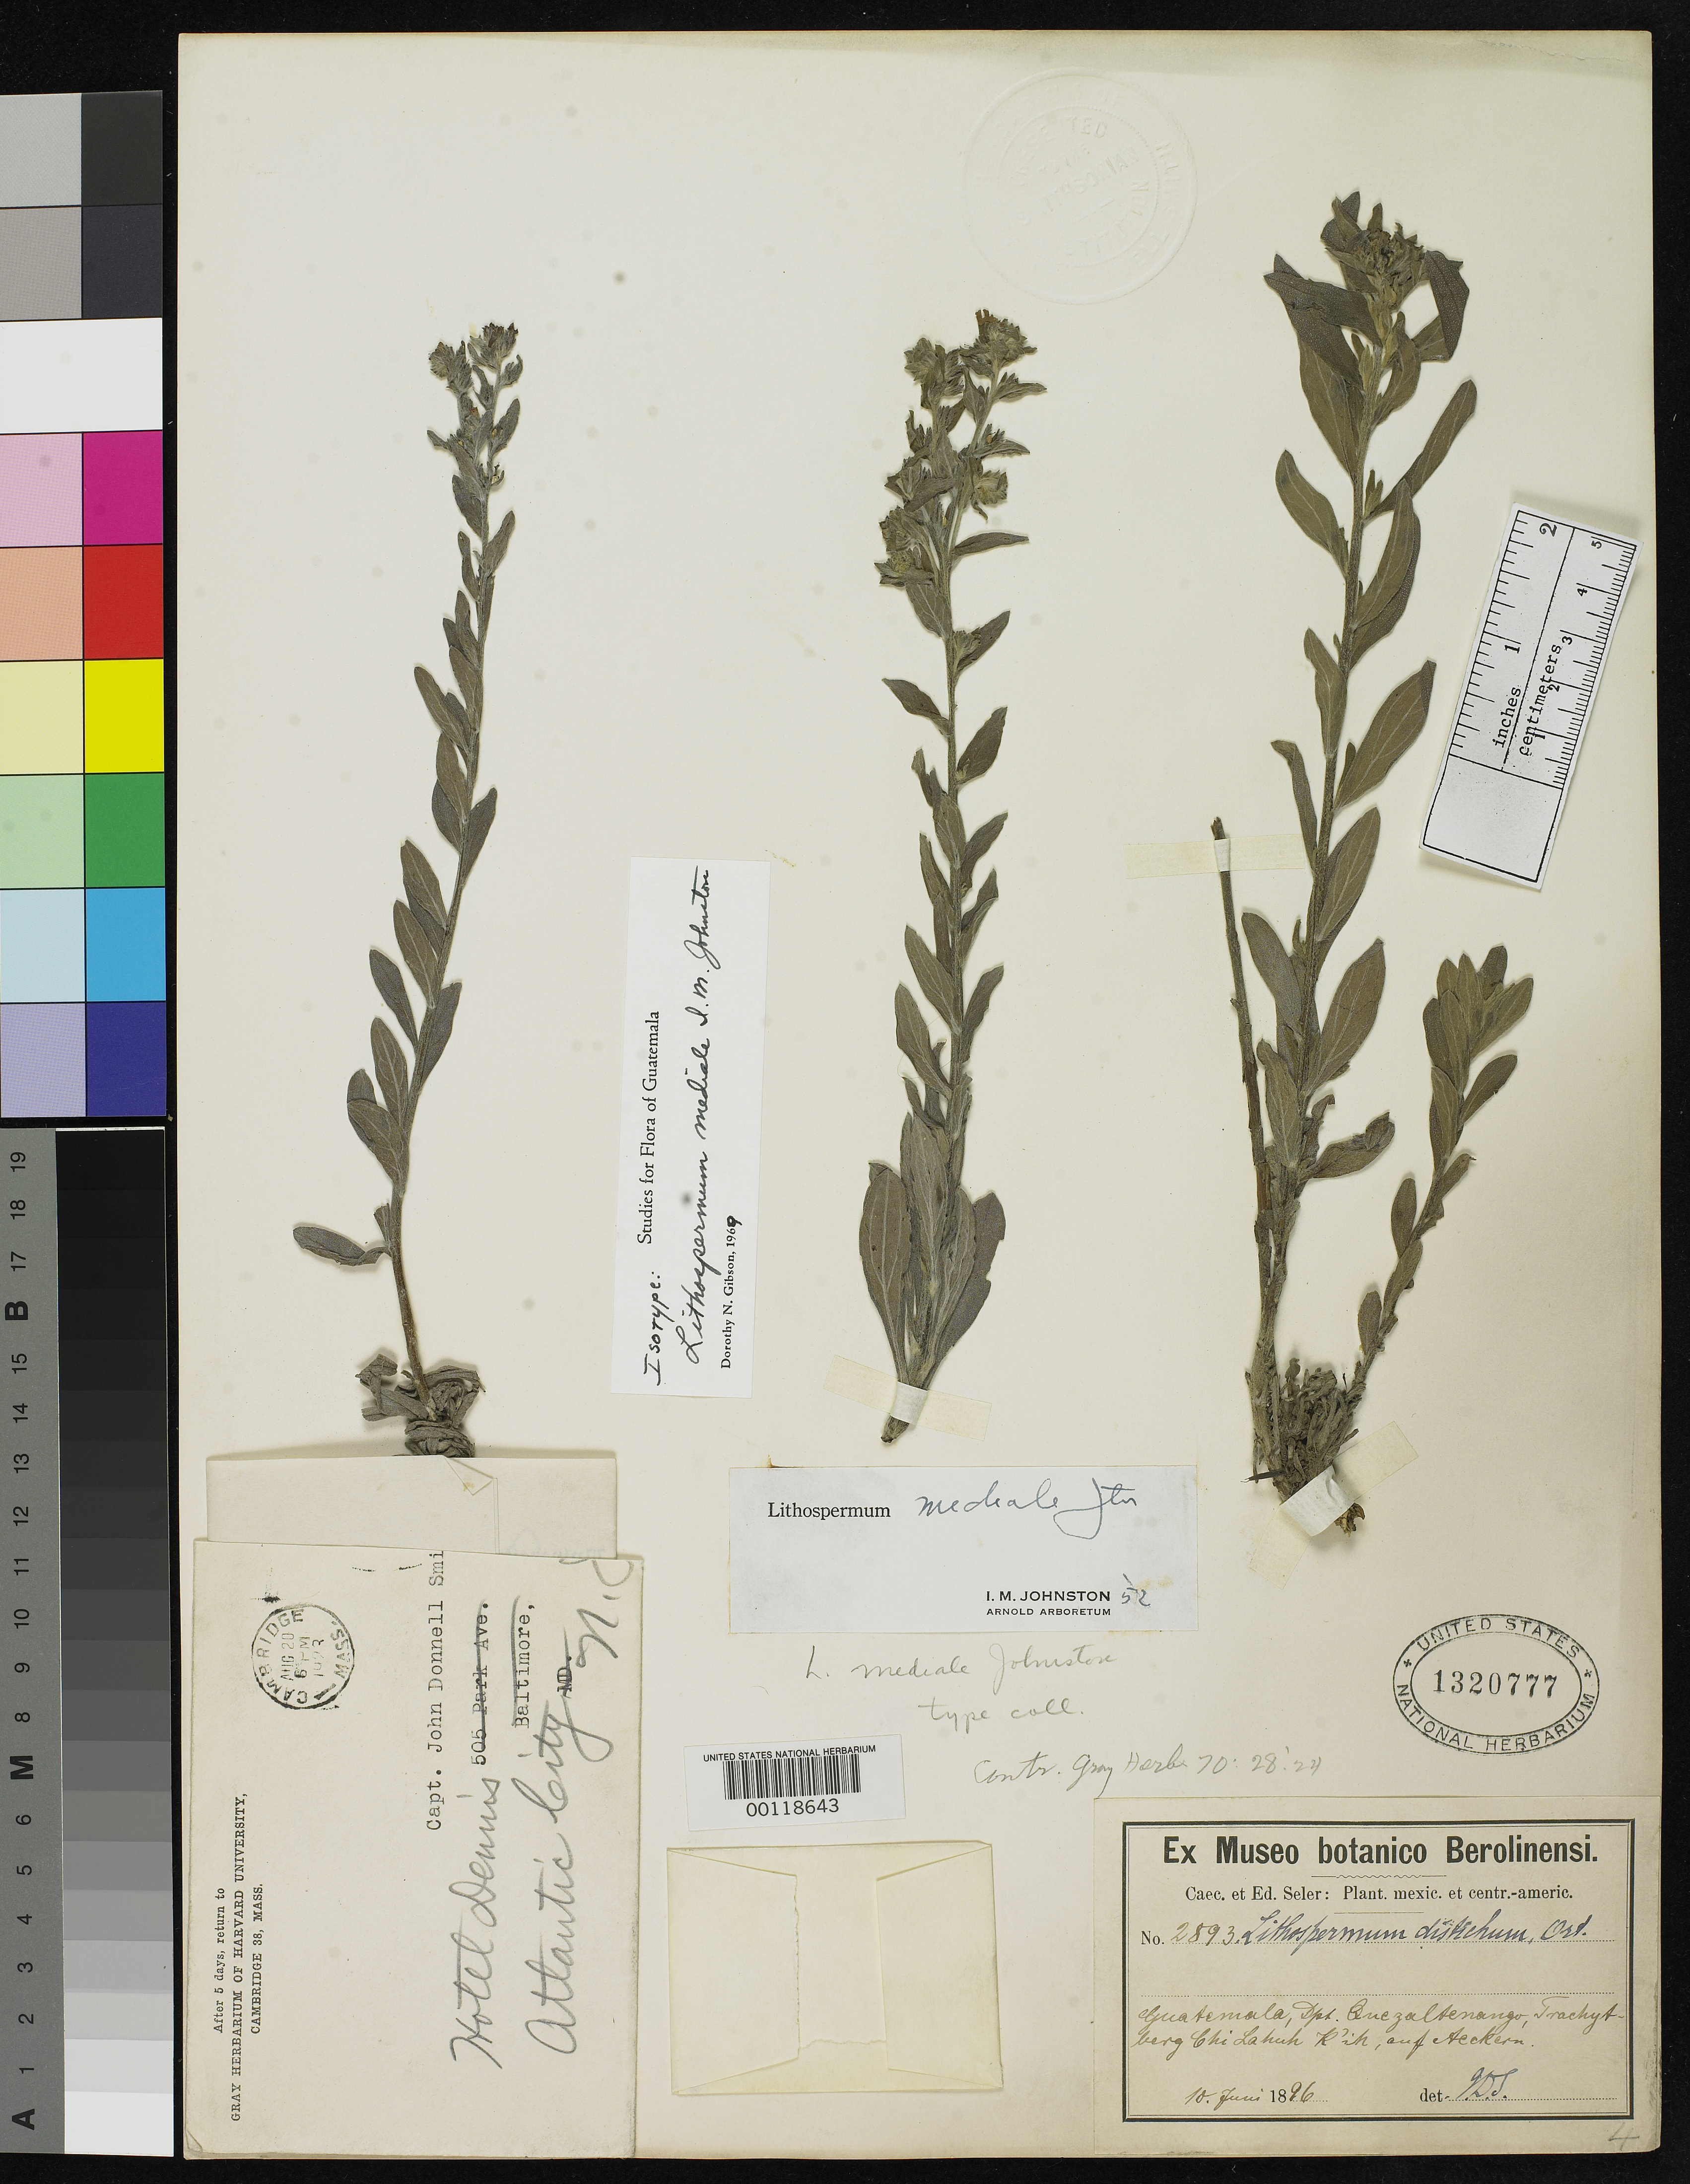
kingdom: Plantae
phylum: Tracheophyta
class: Magnoliopsida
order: Boraginales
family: Boraginaceae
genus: Lithospermum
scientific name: Lithospermum mediale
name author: I.M. Johnst.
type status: Isotype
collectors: E. Seler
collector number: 2893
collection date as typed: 10 Jun 1896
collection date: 1896-06-10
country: Guatemala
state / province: Quetzaltenango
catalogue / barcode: US 1320777